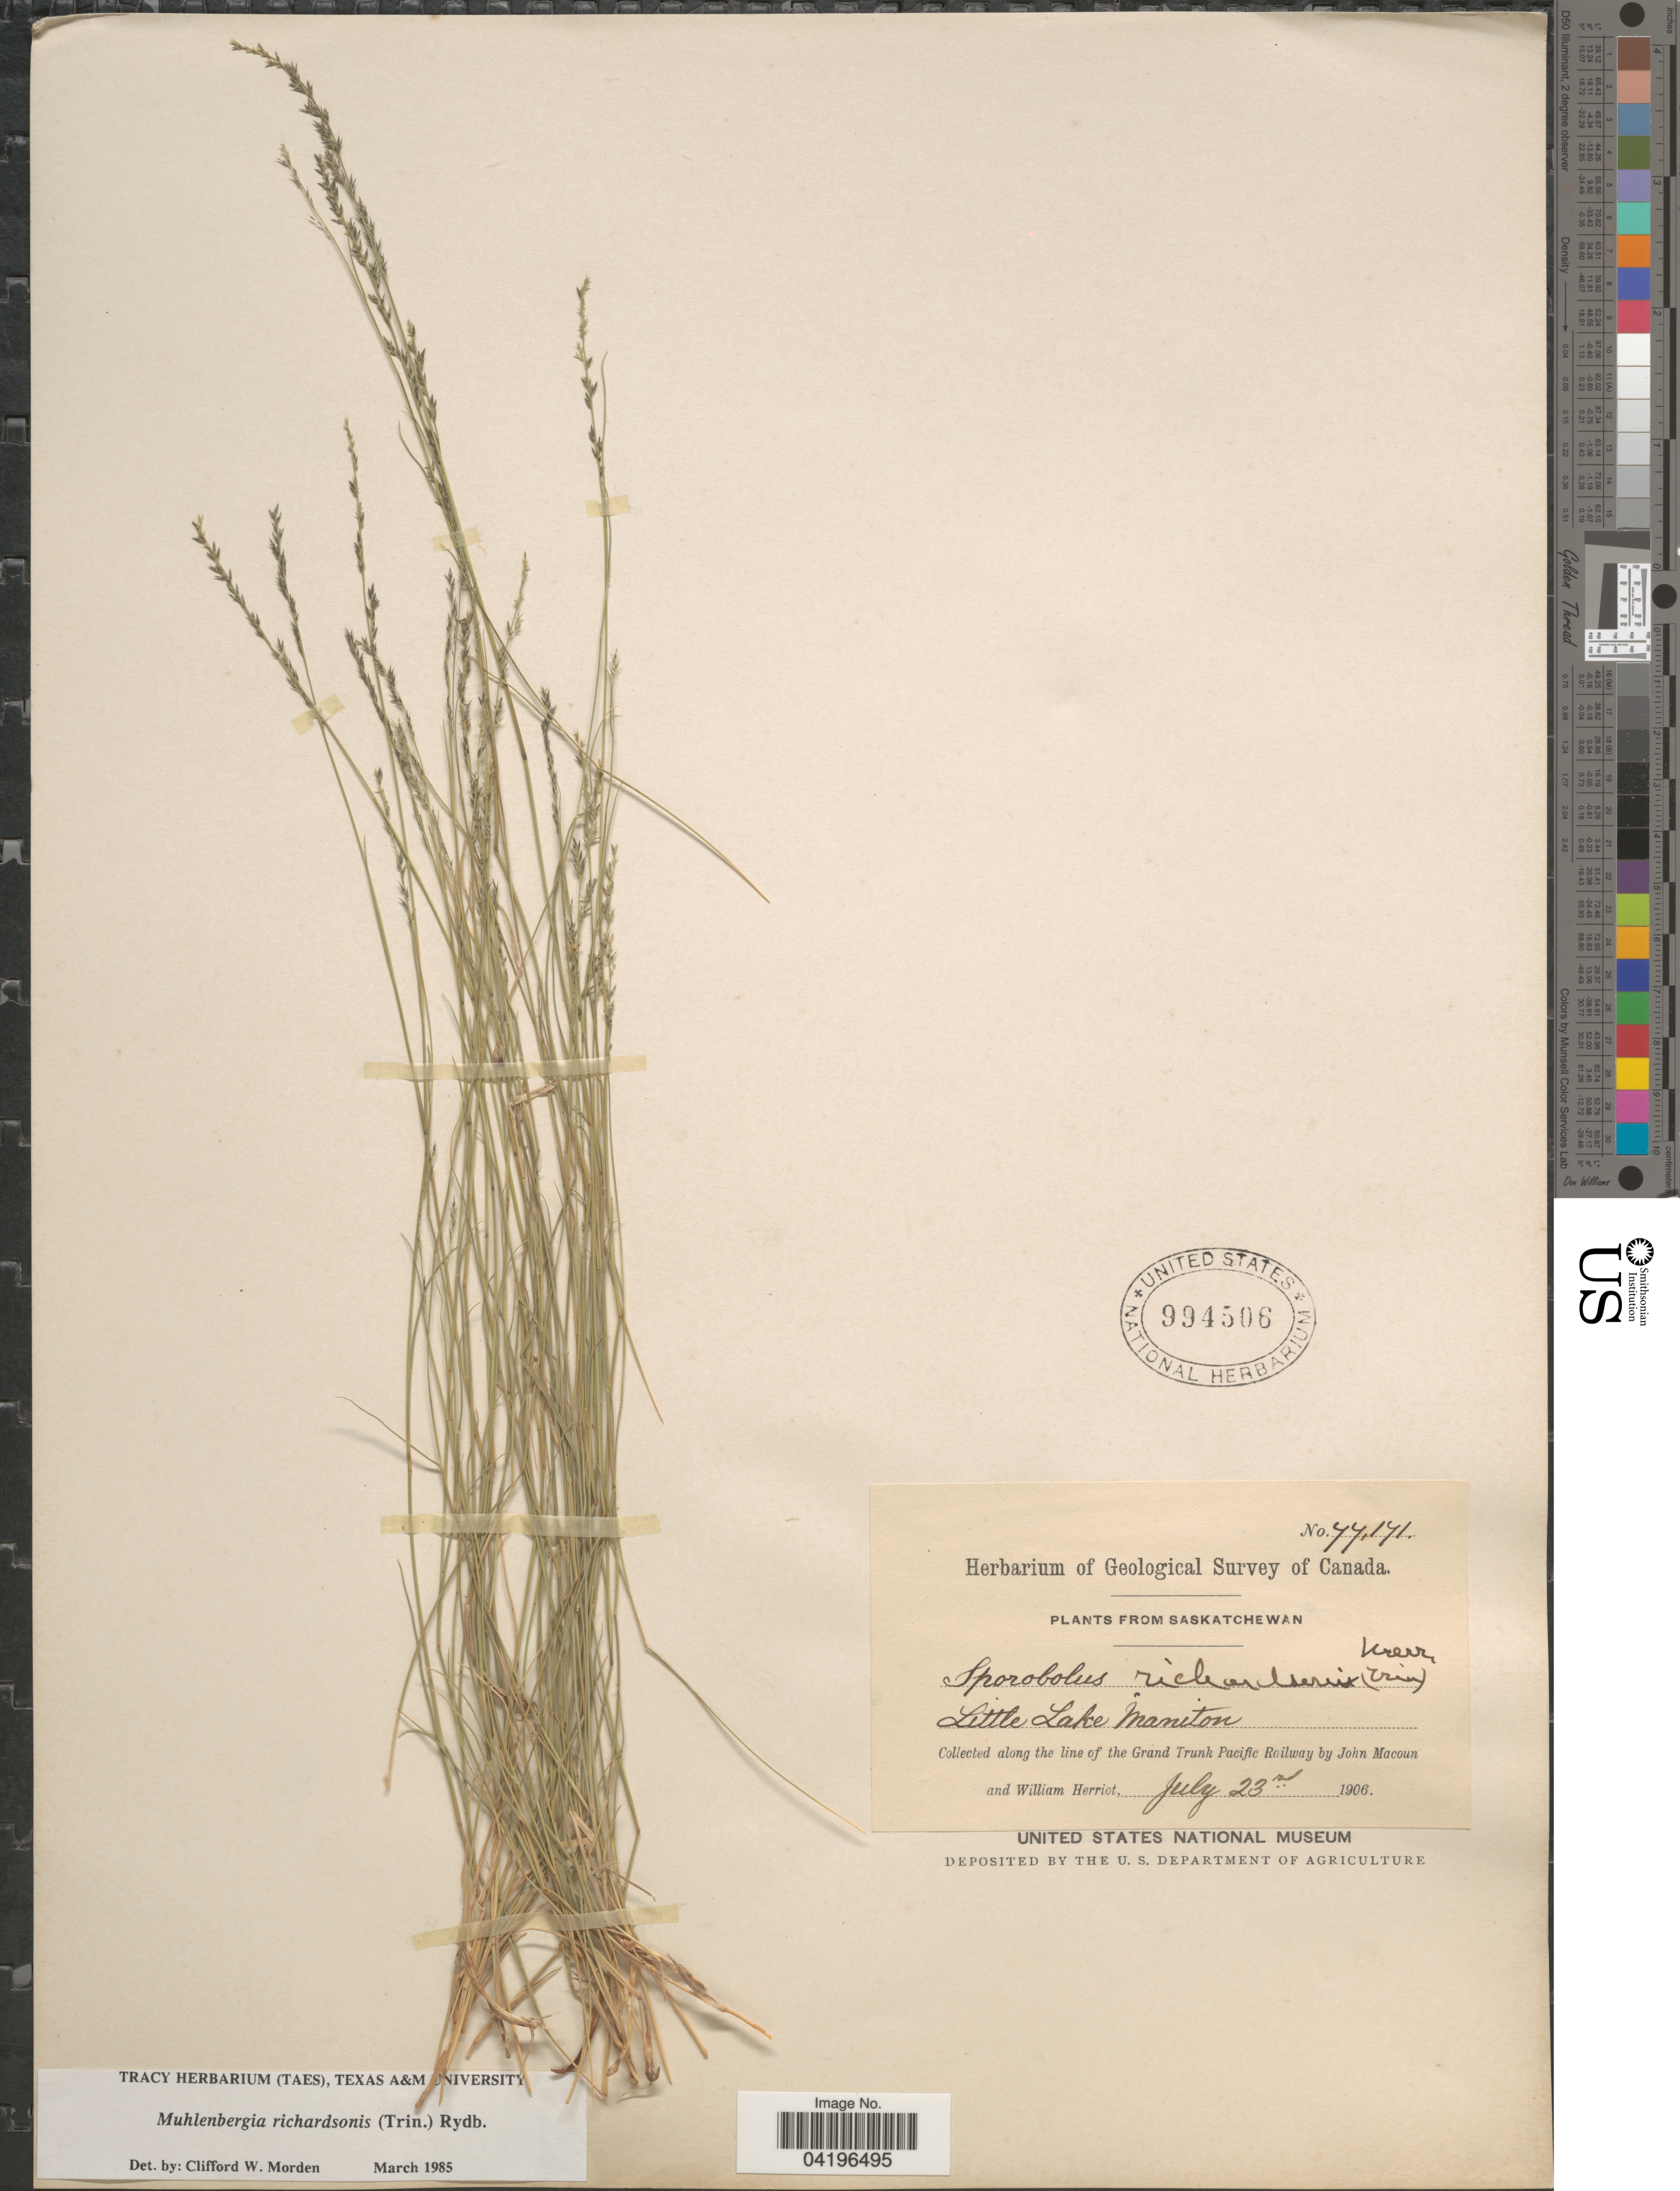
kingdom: Plantae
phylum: Tracheophyta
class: Liliopsida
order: Poales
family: Poaceae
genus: Muhlenbergia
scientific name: Muhlenbergia richardsonis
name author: (Trin.) Rydb.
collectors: J. Macoun & W. Herriot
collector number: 77171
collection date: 1906-07-23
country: Canada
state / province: Saskatchewan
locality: Geological Survey of Canada. Little Lake Manitou. Along the line of Grand Trunk Pacific Railway.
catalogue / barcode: US 994506